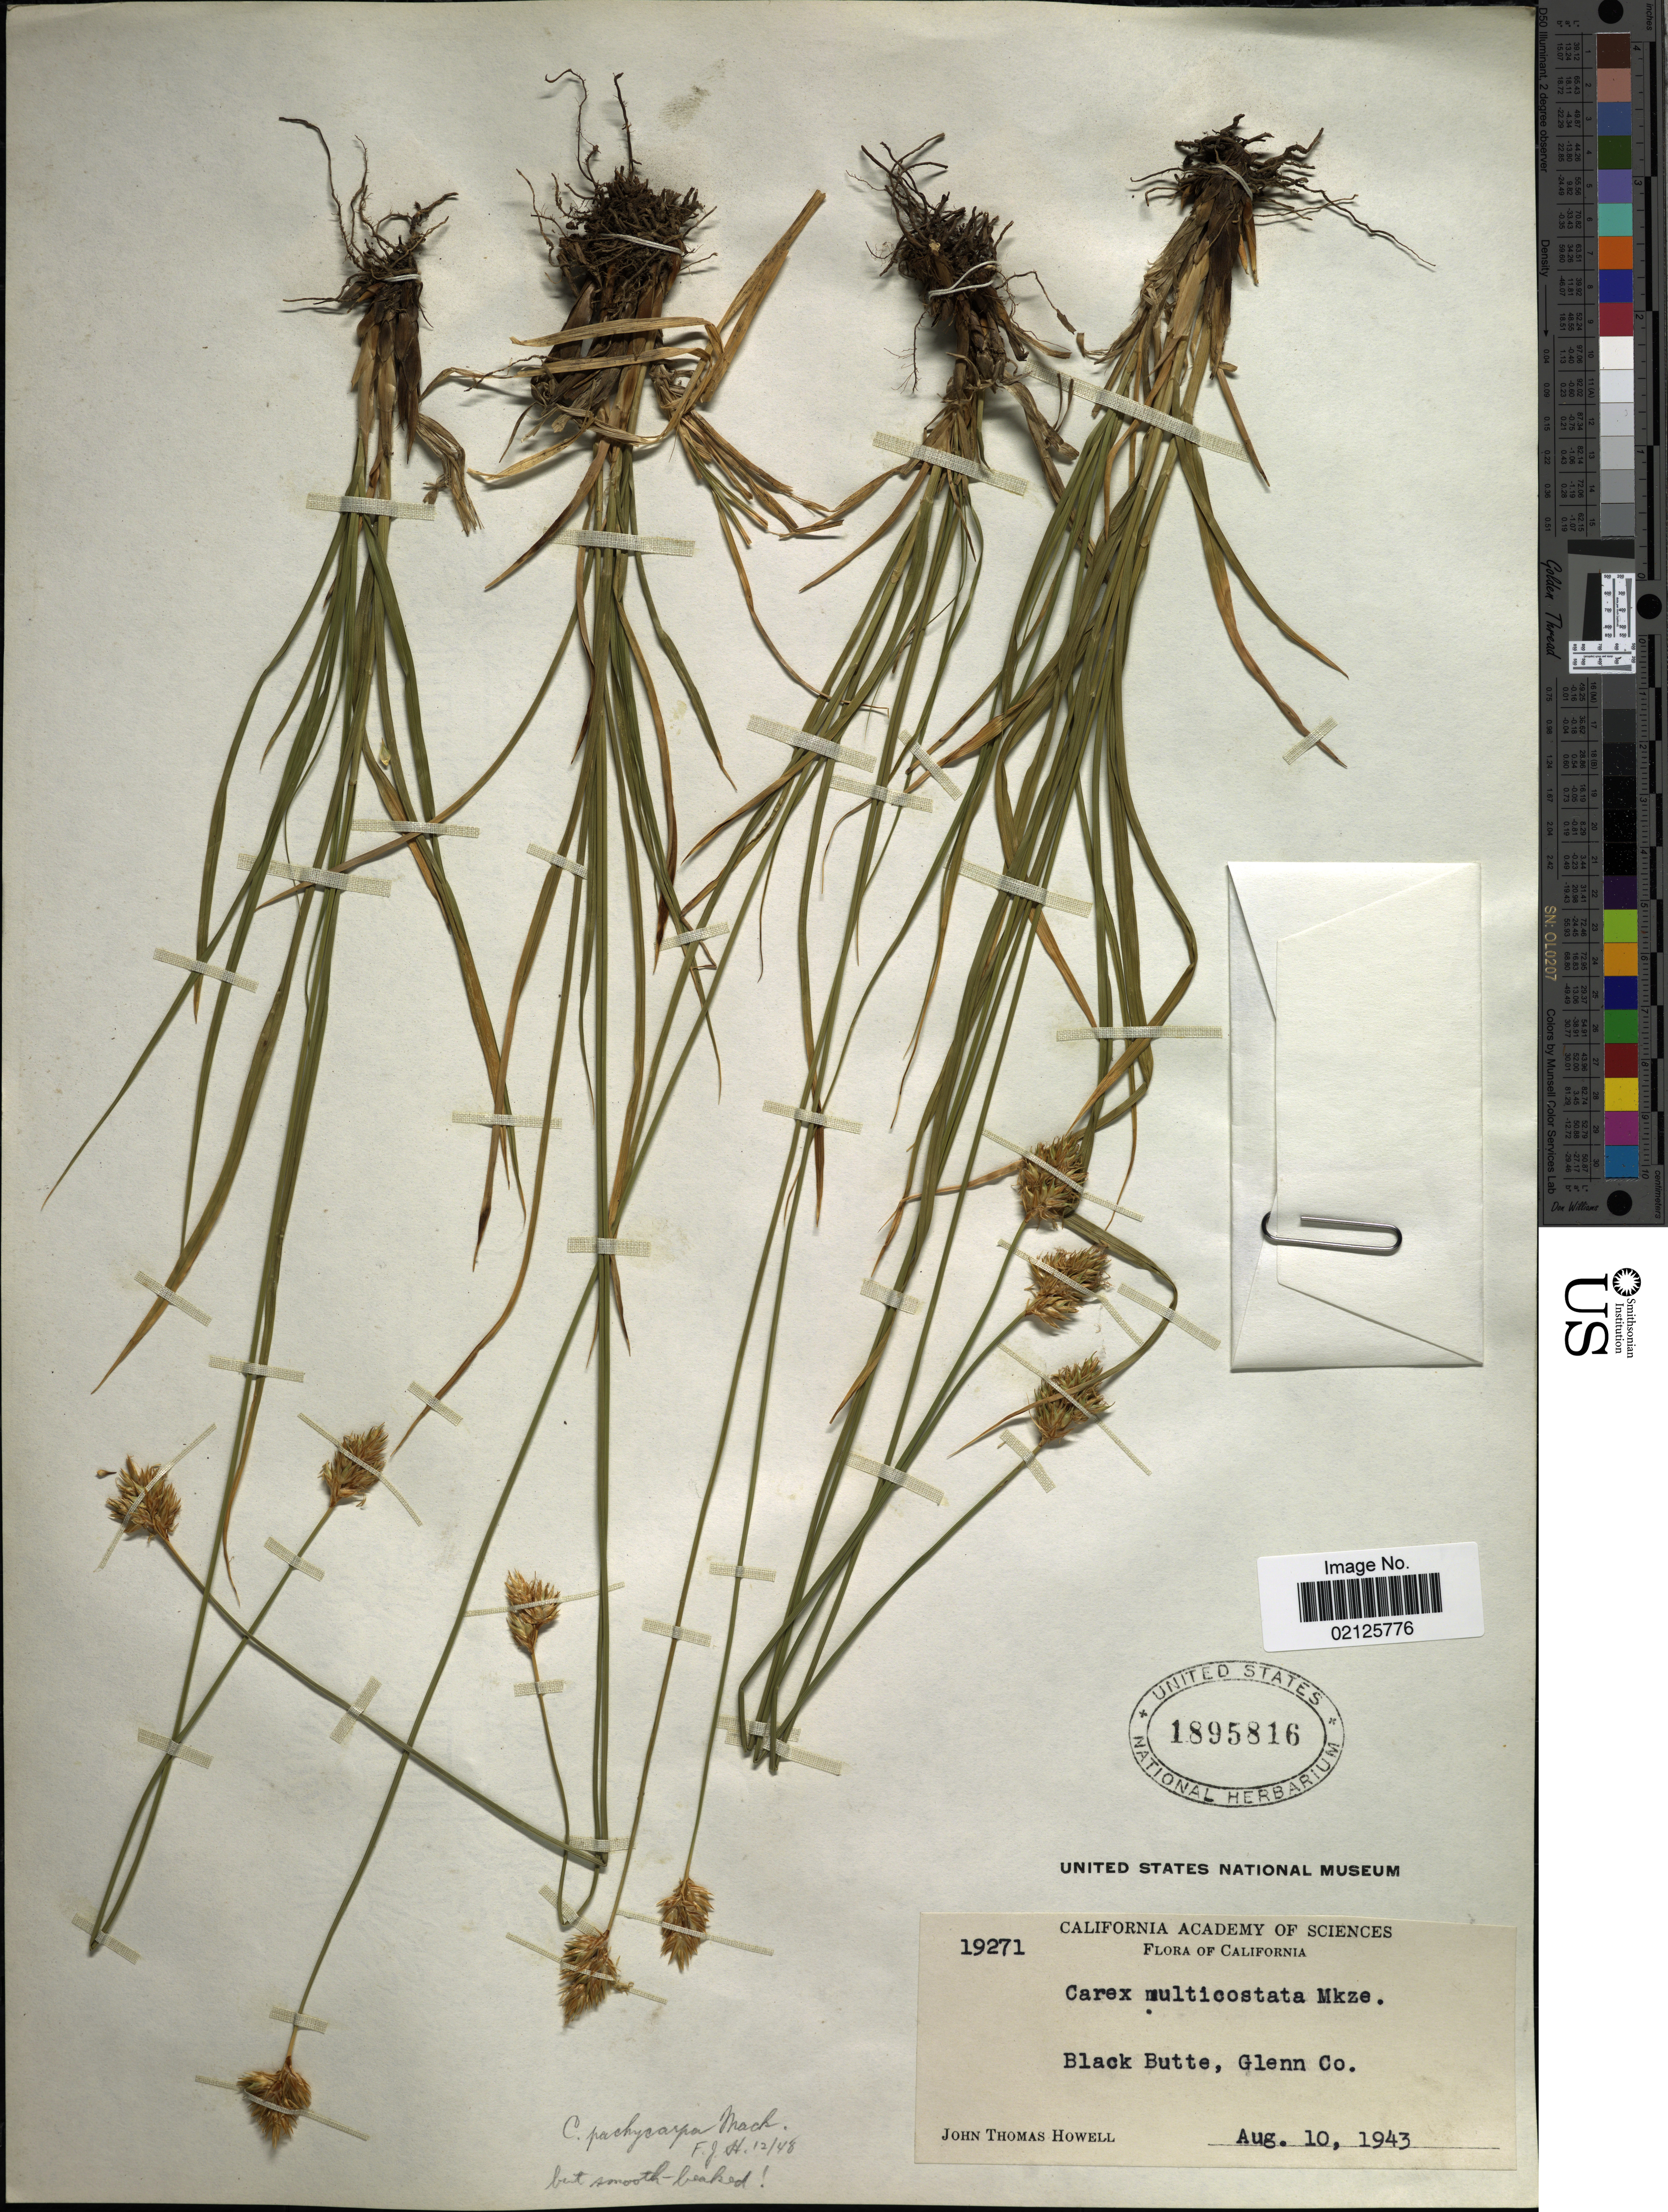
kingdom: Plantae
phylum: Tracheophyta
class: Liliopsida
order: Poales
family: Cyperaceae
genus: Carex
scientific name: Carex multicostata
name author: Mack.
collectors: J. T. Howell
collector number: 19271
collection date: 1943-08-10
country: United States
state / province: California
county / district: Glenn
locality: Black Butte, Glenn Co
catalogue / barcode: US 1895816